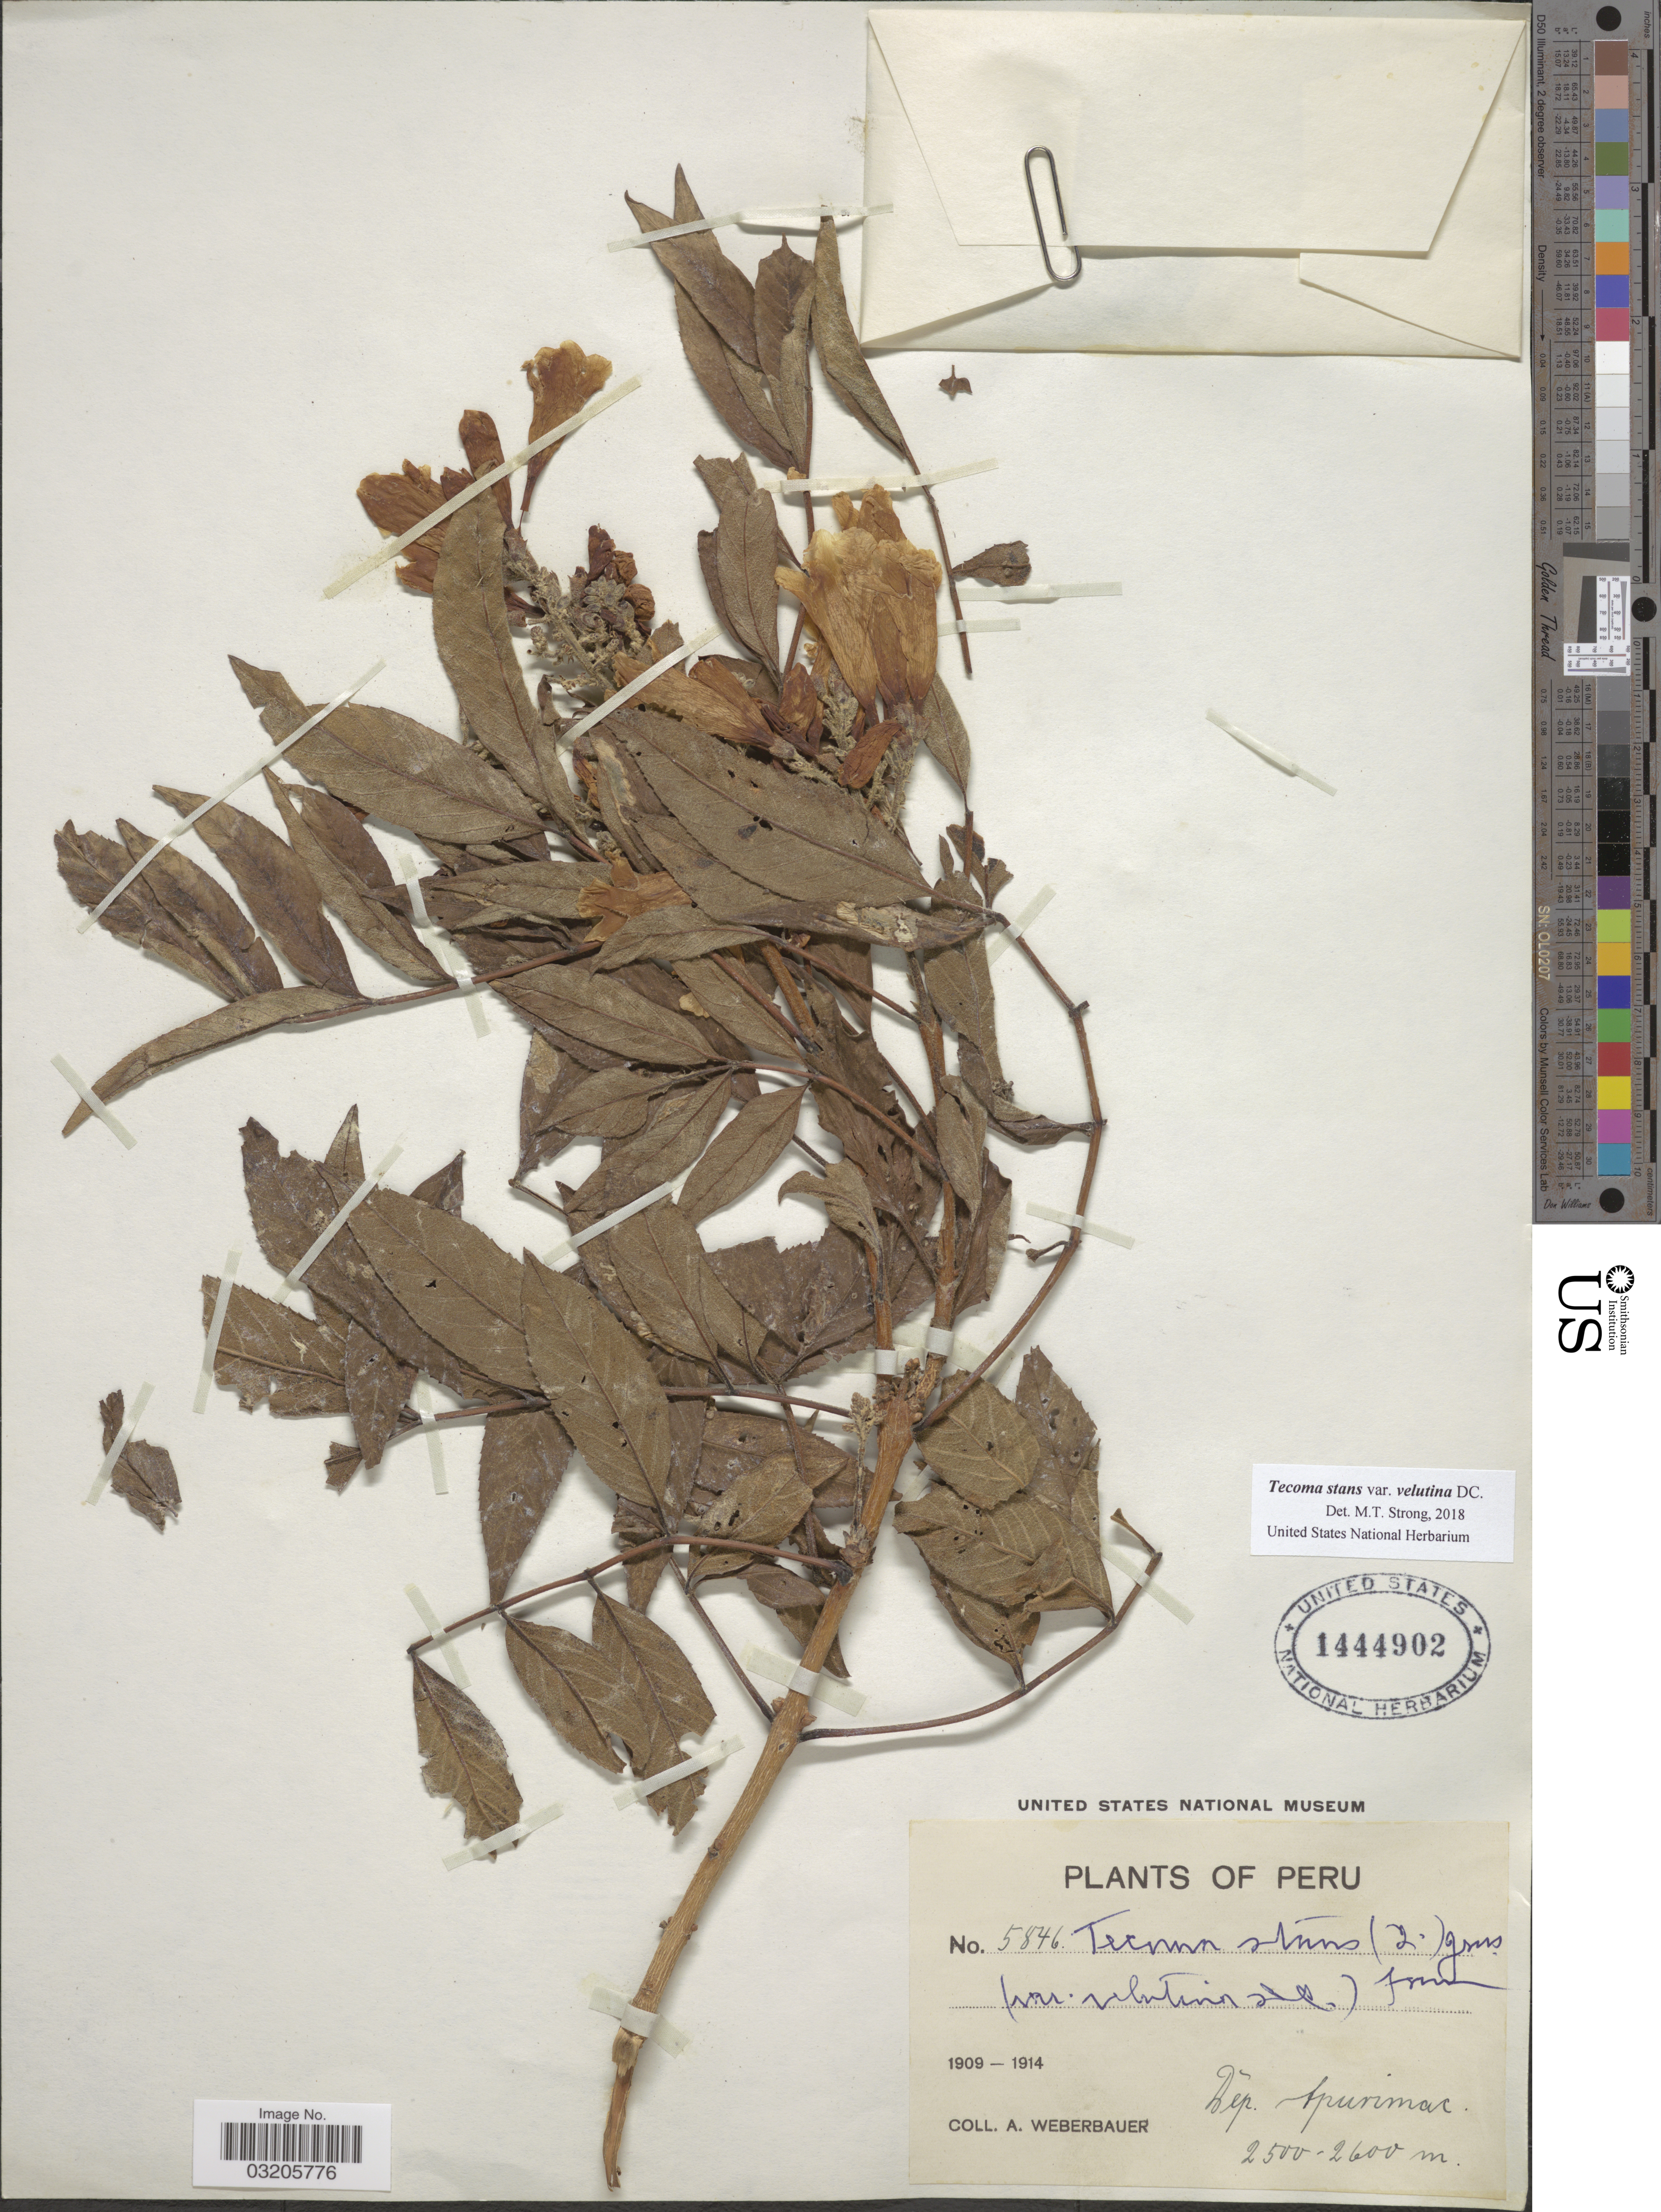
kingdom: Plantae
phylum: Tracheophyta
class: Magnoliopsida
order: Lamiales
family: Bignoniaceae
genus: Tecoma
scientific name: Tecoma stans var. velutina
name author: DC.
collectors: A. Weberbauer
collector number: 5846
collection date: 1909/1914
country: Peru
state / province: Apurímac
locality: Dep. Apurimac.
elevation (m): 2500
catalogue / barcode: US 1444902